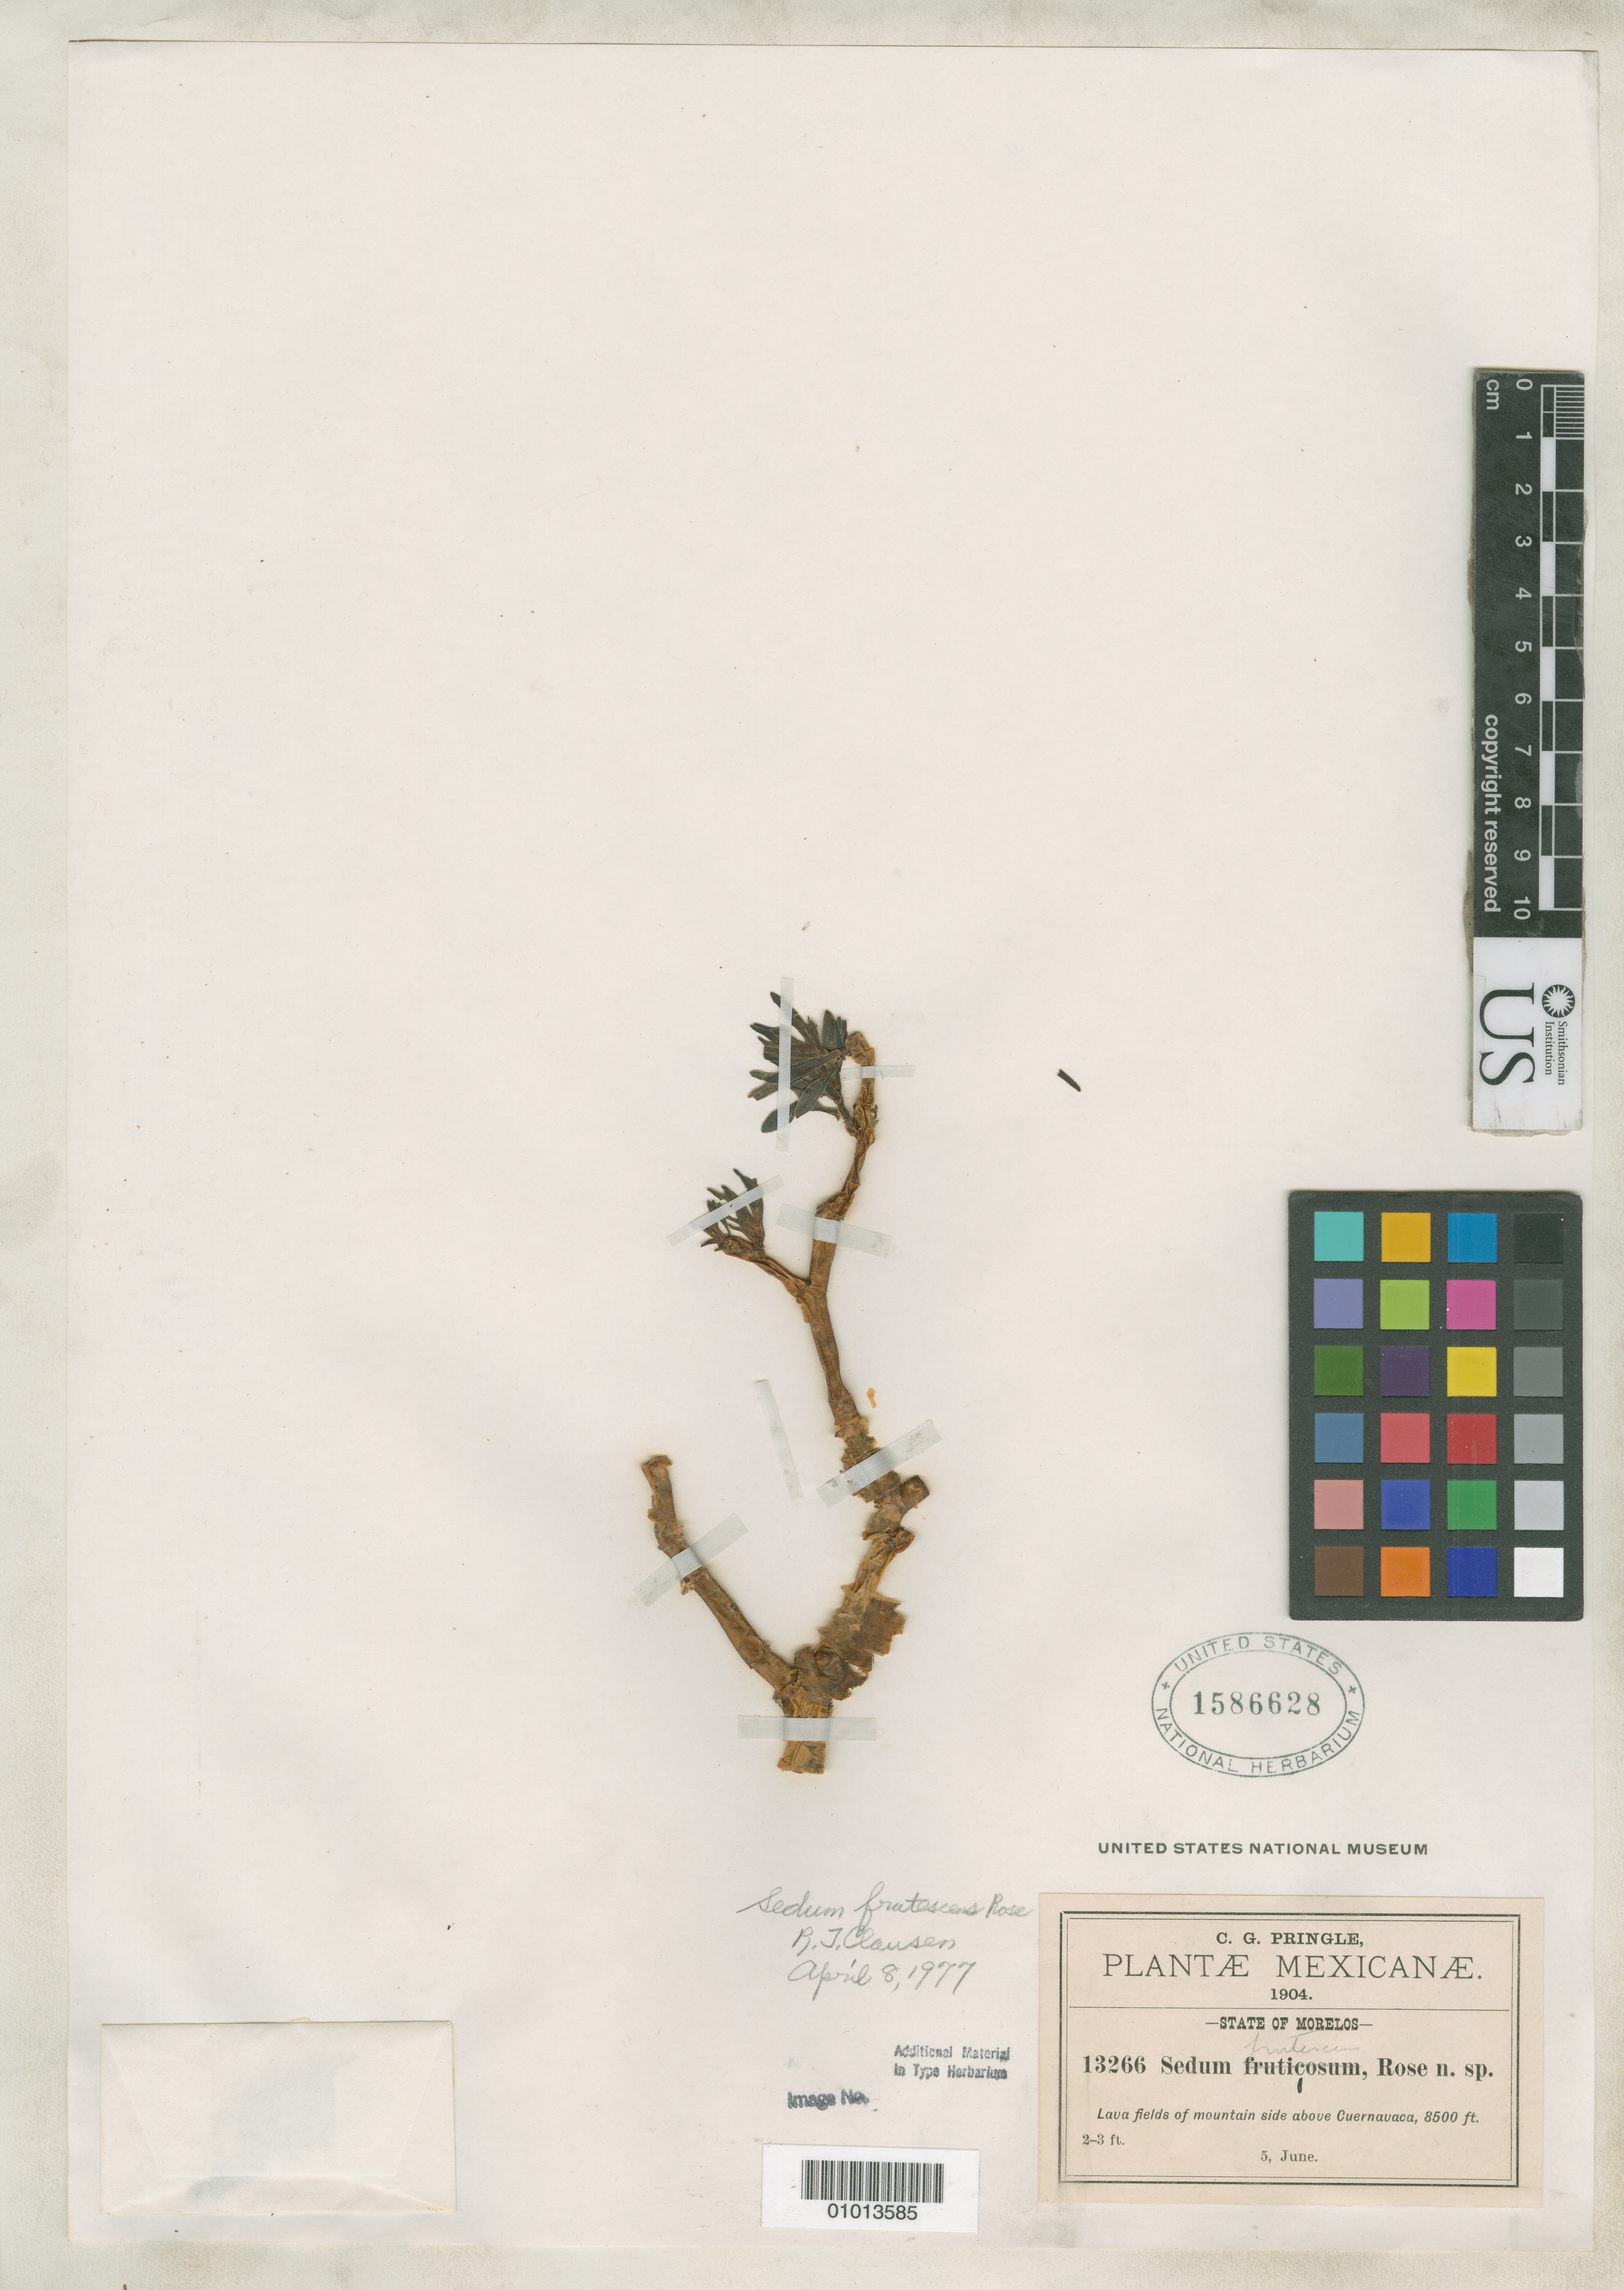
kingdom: Plantae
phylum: Tracheophyta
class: Magnoliopsida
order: Saxifragales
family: Crassulaceae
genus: Sedum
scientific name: Sedum frutescens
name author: Rose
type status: Isotype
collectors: C. G. Pringle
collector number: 13266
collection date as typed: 05 Jun 1904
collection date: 1904-06-05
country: Mexico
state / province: Morelos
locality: Lava fields of mountain side above Cuernavaca.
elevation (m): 2591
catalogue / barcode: US 1586628